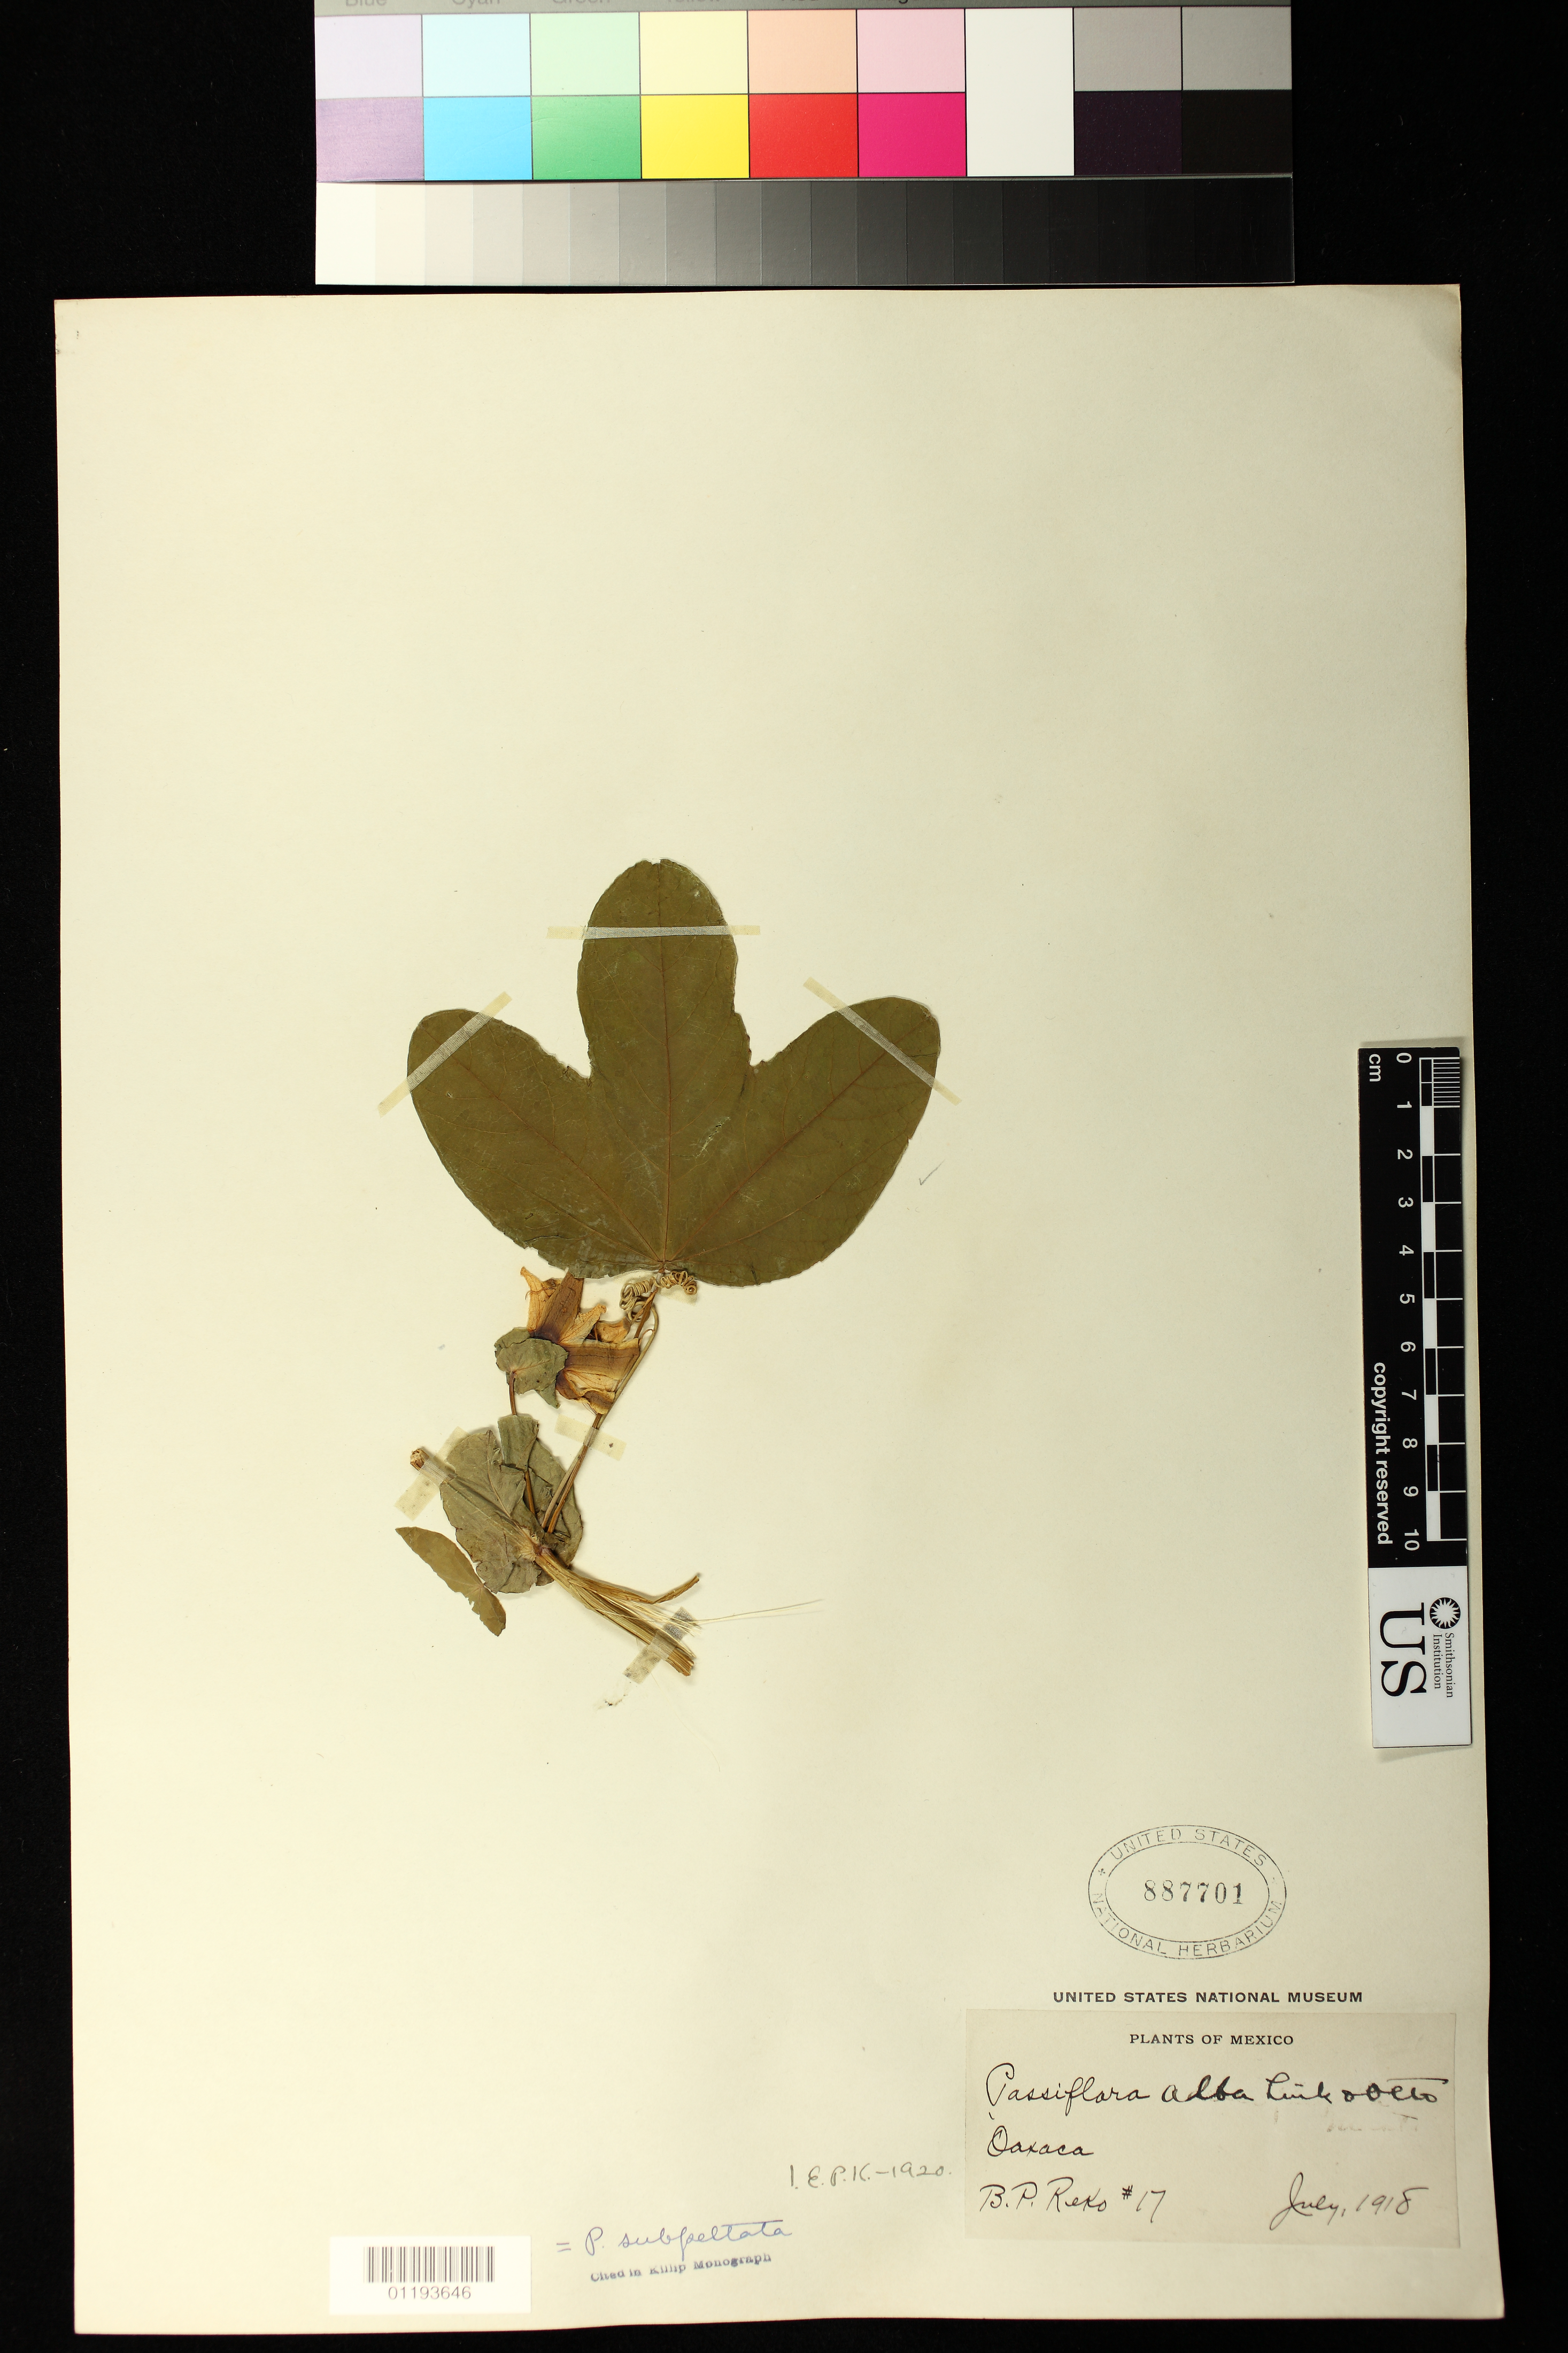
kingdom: Plantae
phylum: Tracheophyta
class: Magnoliopsida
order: Malpighiales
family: Passifloraceae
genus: Passiflora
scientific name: Passiflora subpeltata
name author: Ortega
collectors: B. P. Reko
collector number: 17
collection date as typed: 1918-07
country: Mexico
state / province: Oaxaca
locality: Oaxaca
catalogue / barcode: US 887701